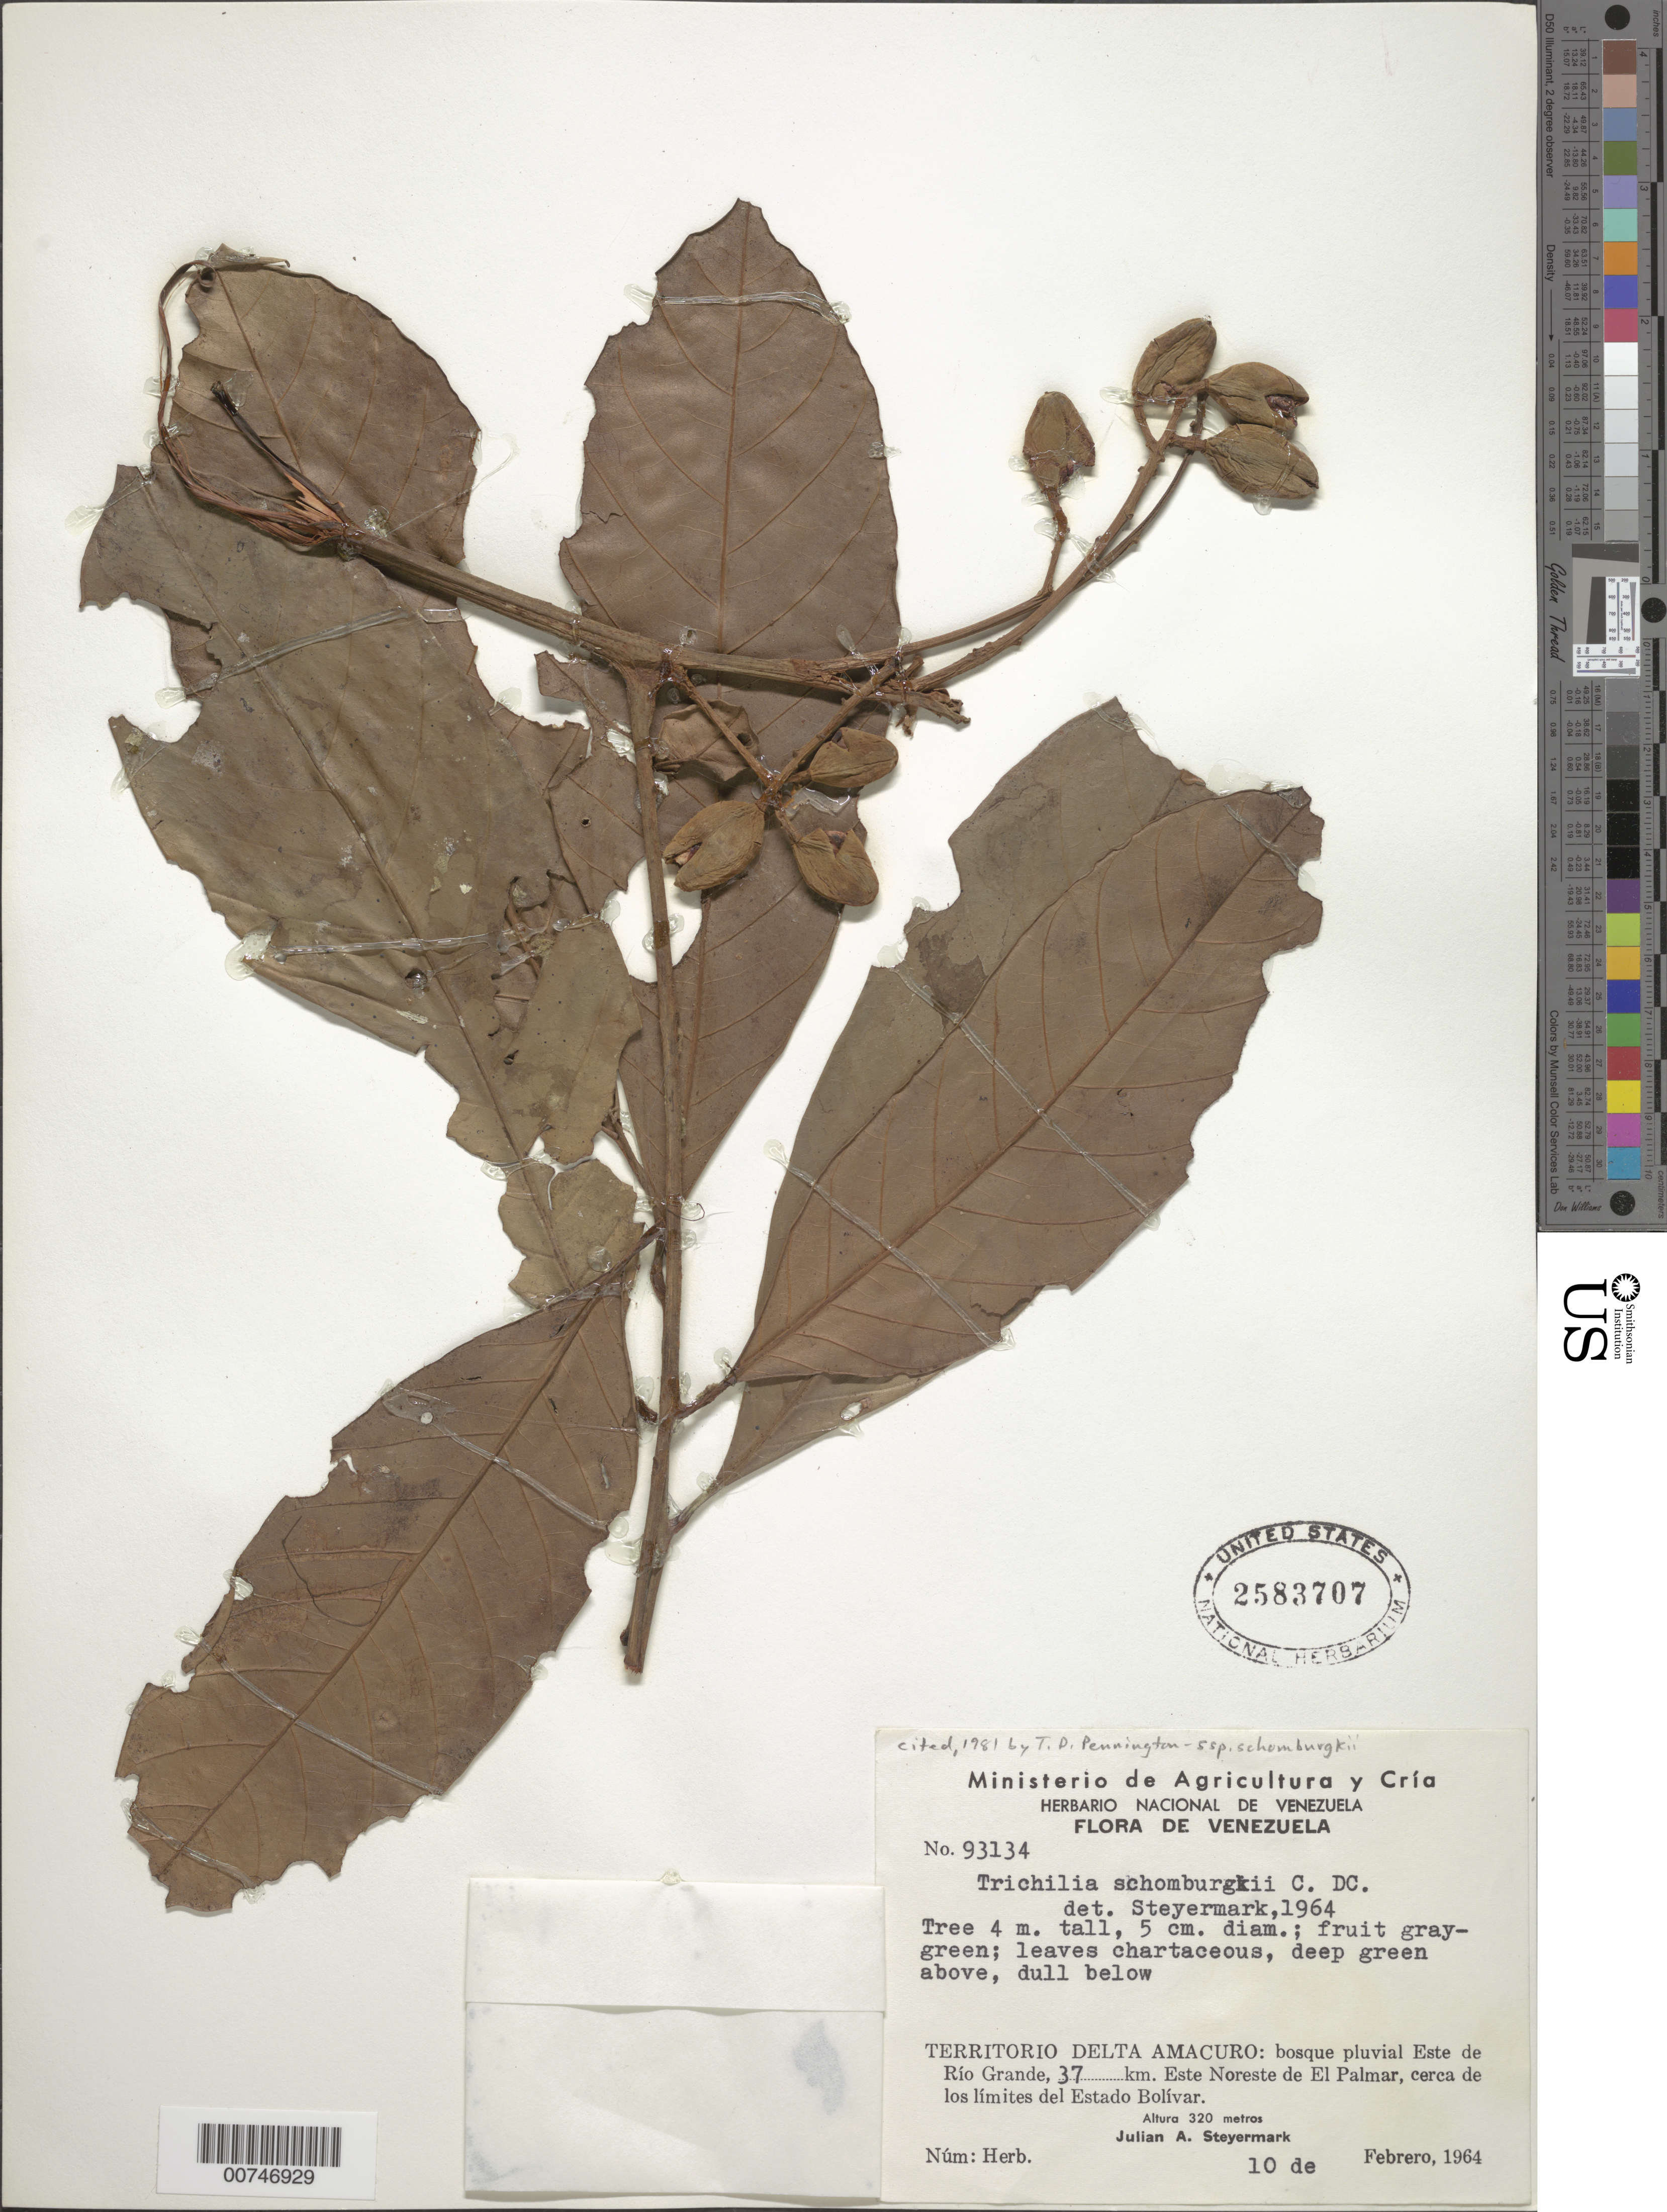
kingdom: Plantae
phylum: Tracheophyta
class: Magnoliopsida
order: Sapindales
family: Meliaceae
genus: Trichilia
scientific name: Trichilia schomburgkii subsp. schomburgkii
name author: C. DC.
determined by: Pennington, T. D., (K)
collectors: J. Steyermark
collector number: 93134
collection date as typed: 10-Feb-64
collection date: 1964-02-10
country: Venezuela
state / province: Delta Amacuro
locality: Este de Río Grande, 37 km ENE de El Palmar, cerca de los límites del Estado Bolívar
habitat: Rain forest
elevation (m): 320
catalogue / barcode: US 2583707